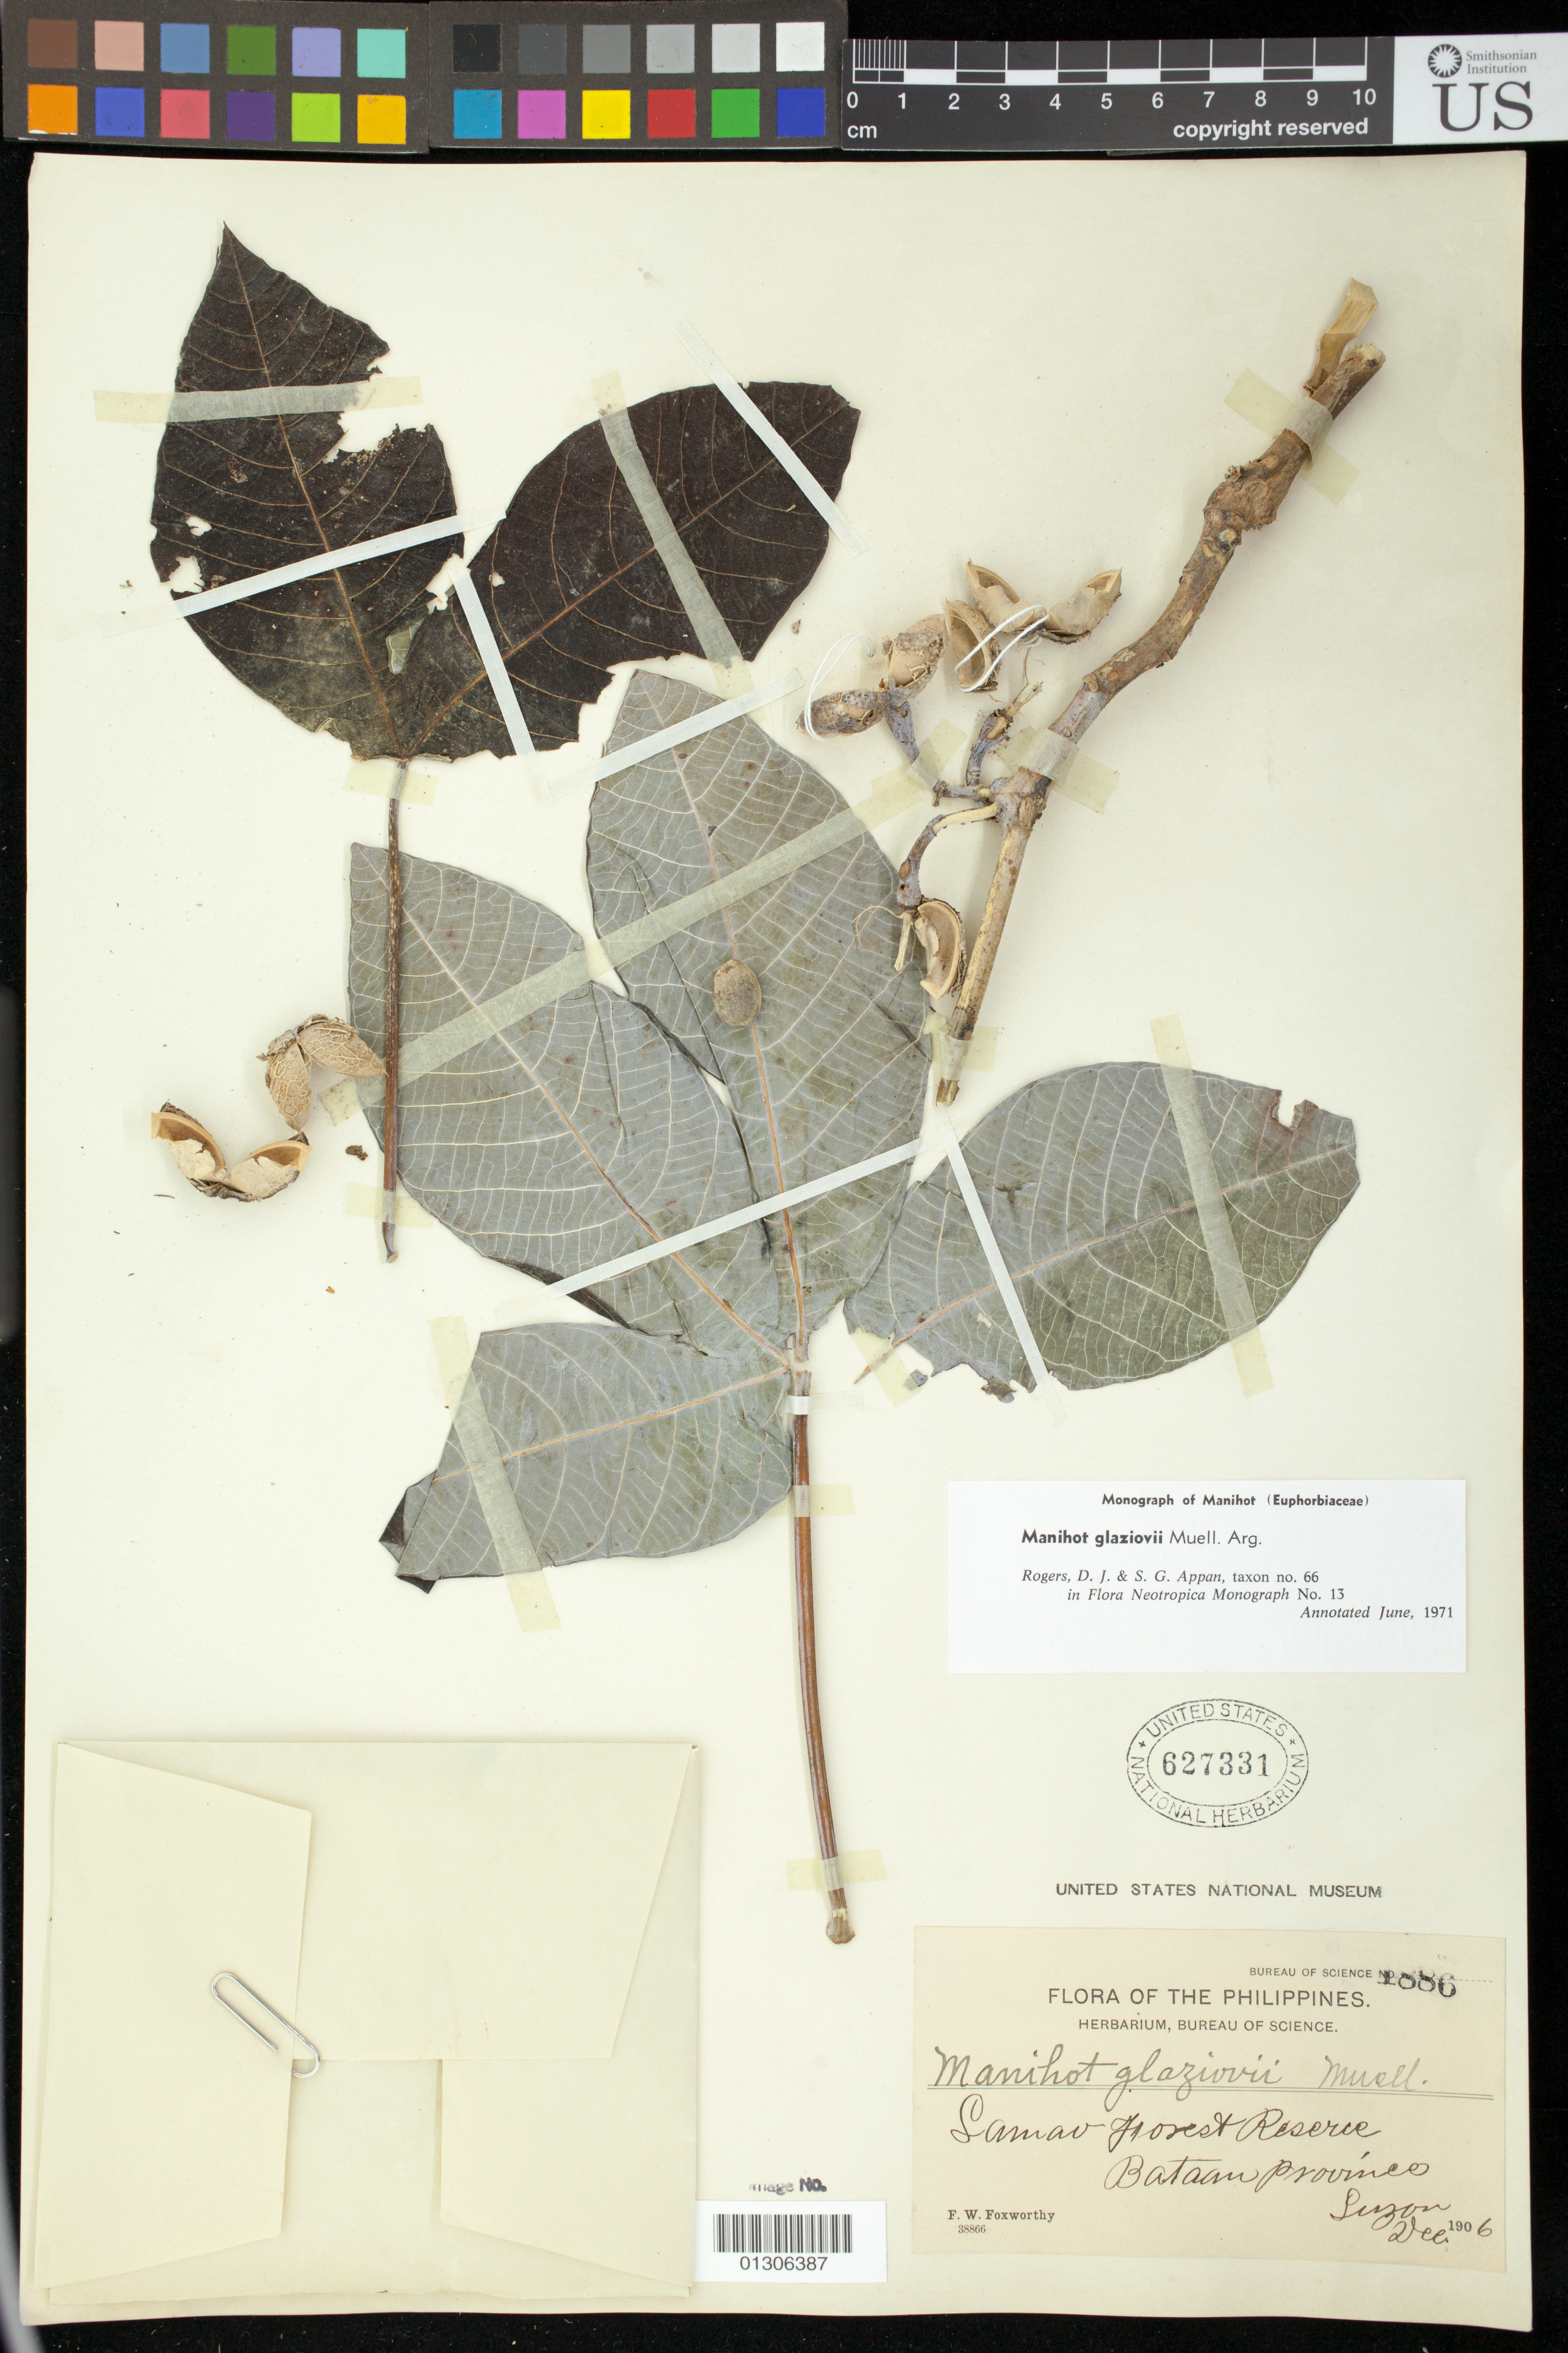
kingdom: Plantae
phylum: Tracheophyta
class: Magnoliopsida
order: Malpighiales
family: Euphorbiaceae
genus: Manihot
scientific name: Manihot glaziovii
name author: Müll. Arg.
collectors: F. W. Foxworthy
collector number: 1886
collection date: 1906-12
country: Philippines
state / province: Central Luzon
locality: Lamav Forest Reserve, Bataan Province, Luzon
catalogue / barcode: US 627331